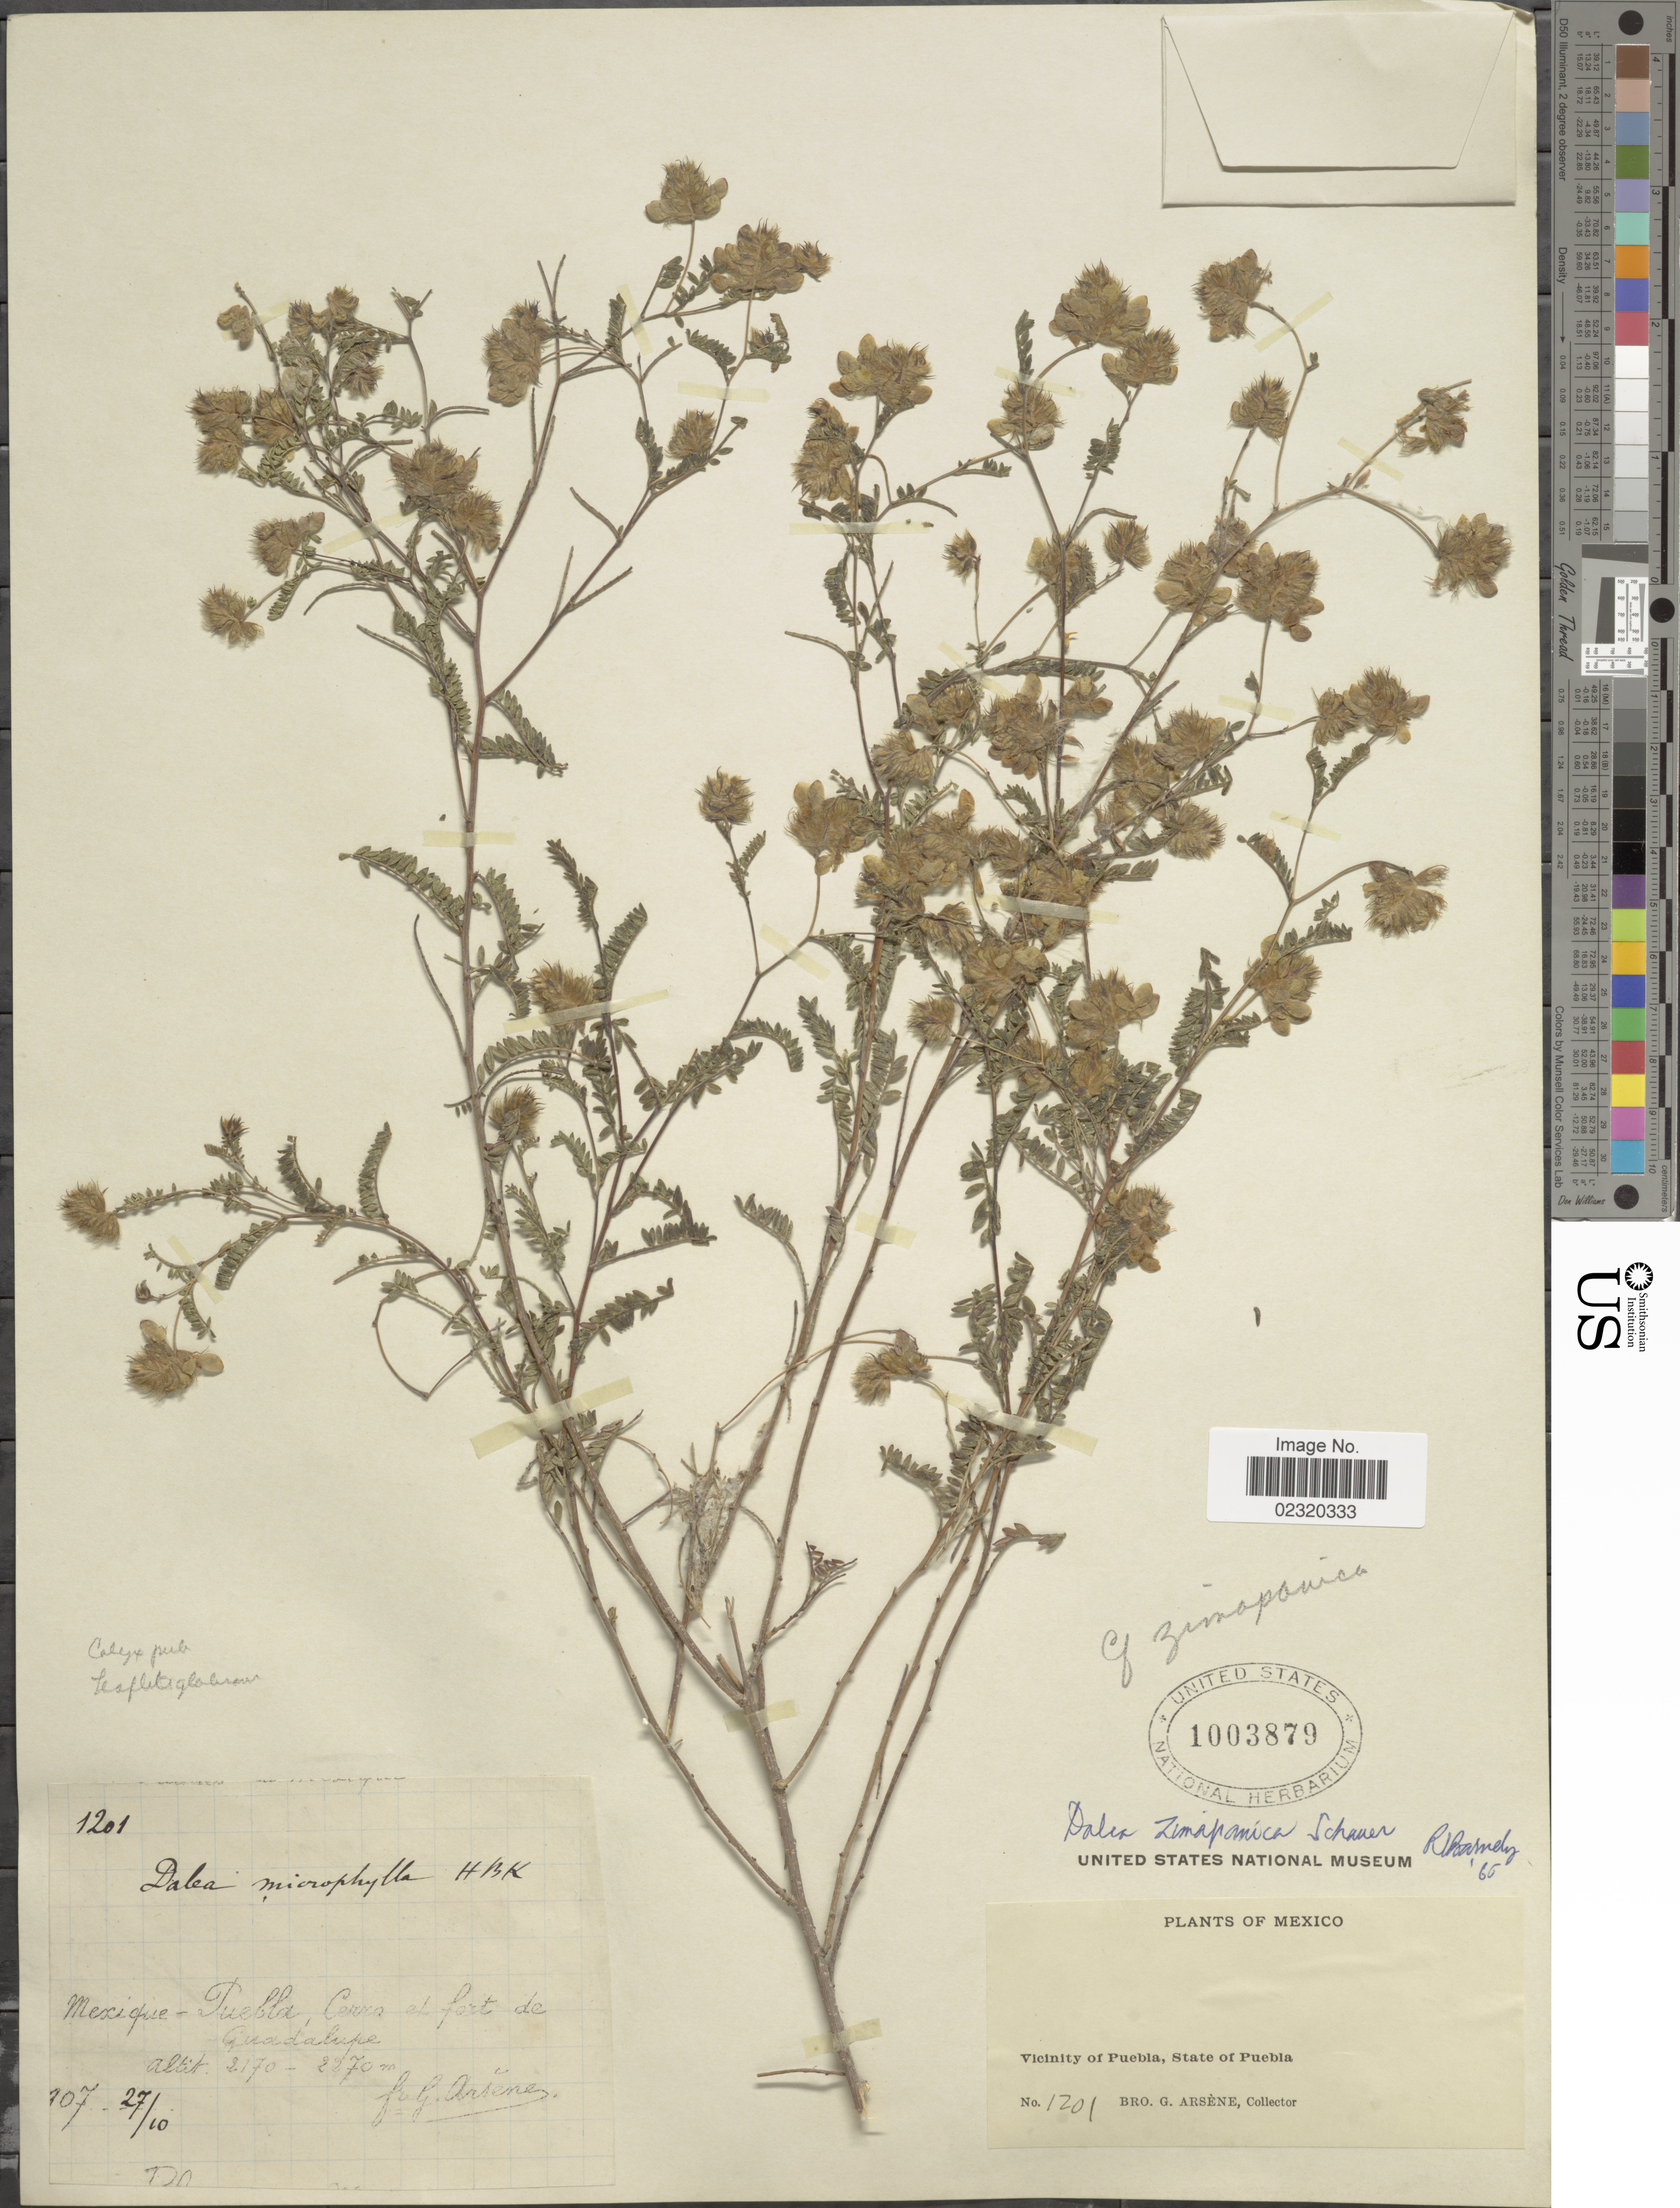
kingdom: Plantae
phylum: Tracheophyta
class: Magnoliopsida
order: Fabales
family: Fabaceae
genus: Dalea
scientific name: Dalea zimapanica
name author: S. Schauer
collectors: Bro. G. Arsène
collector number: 1201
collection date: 1907-10-27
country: Mexico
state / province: Puebla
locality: Cerros et fort de Guadalupe, Vicinity of Puebla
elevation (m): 2170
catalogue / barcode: US 1003879